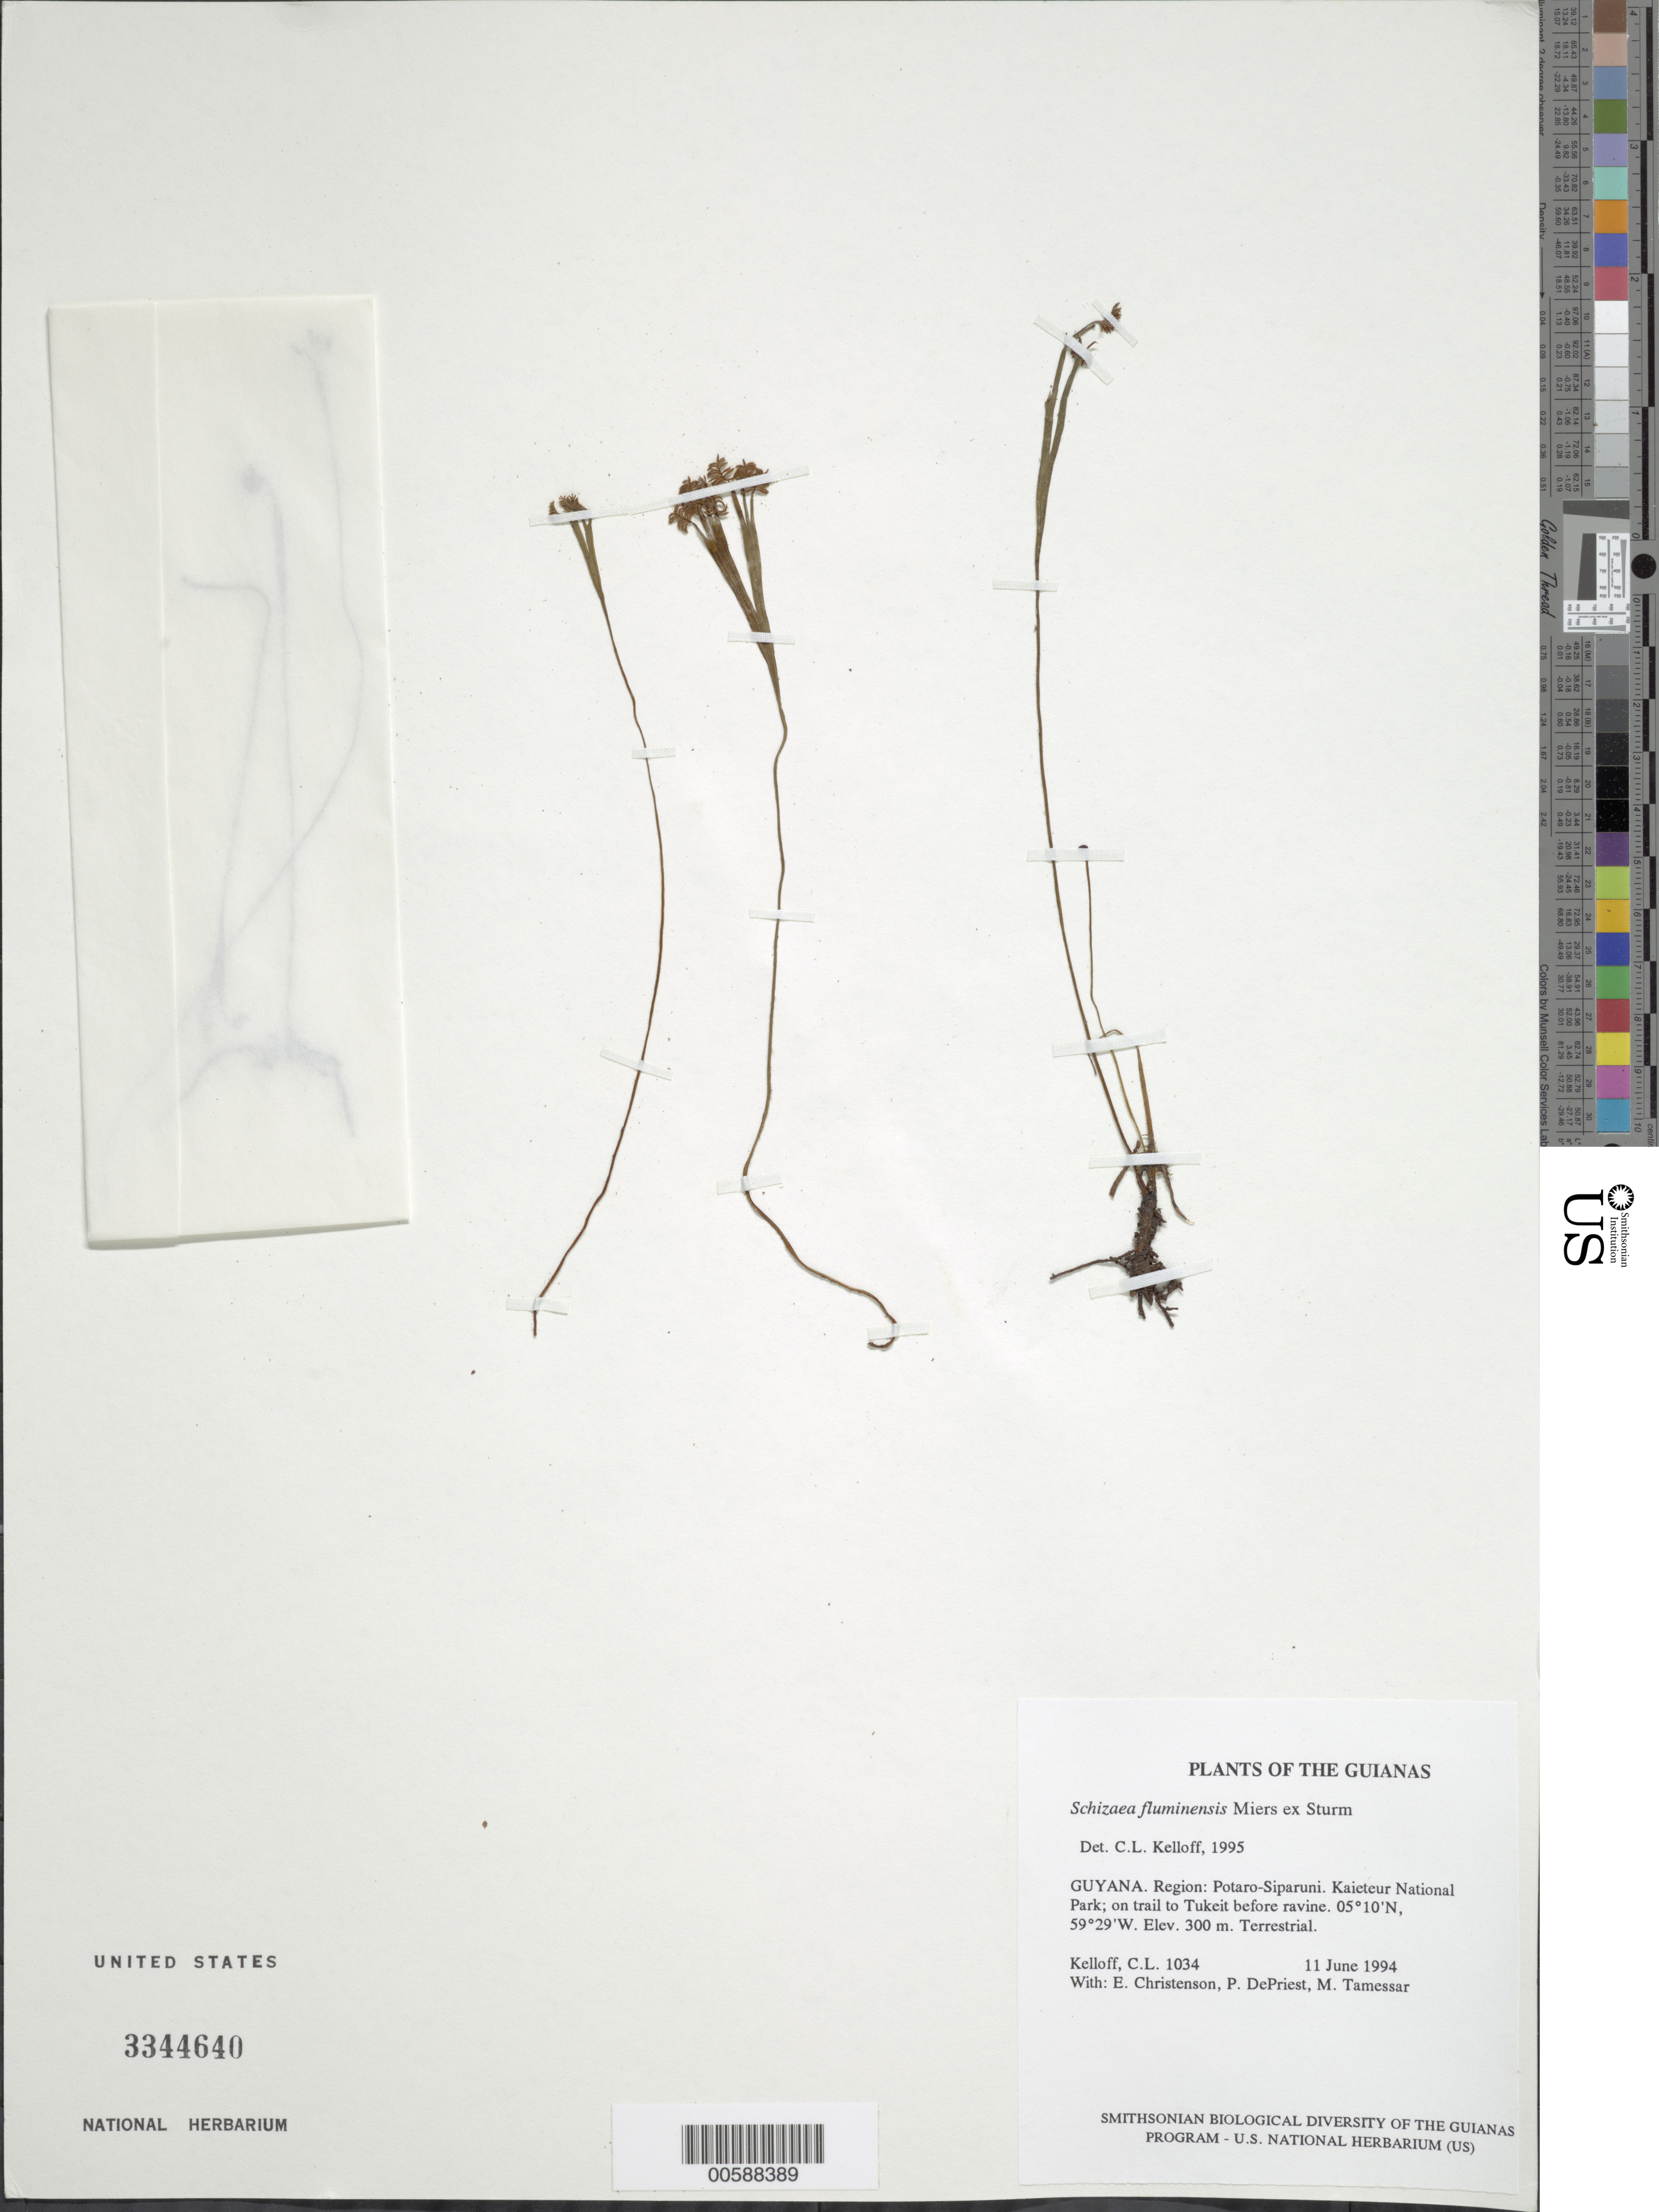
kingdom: Plantae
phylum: Tracheophyta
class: Polypodiopsida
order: Schizaeales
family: Schizaeaceae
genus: Schizaea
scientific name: Schizaea fluminensis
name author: Miers ex J.W. Sturm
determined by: Kelloff, Carol L., (US), Smithsonian Institution - National Museum of Natural History (UNITED STATES)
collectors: C. L. Kelloff, E. A. Christenson, P. DePriest & M. Tamessar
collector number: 1034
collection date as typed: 11 June 1994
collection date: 1994-06-11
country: Guyana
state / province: Potaro-Siparuni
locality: Kaieteur National Park; on trail to Tukeit before ravine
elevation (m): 300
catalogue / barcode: US 3344640